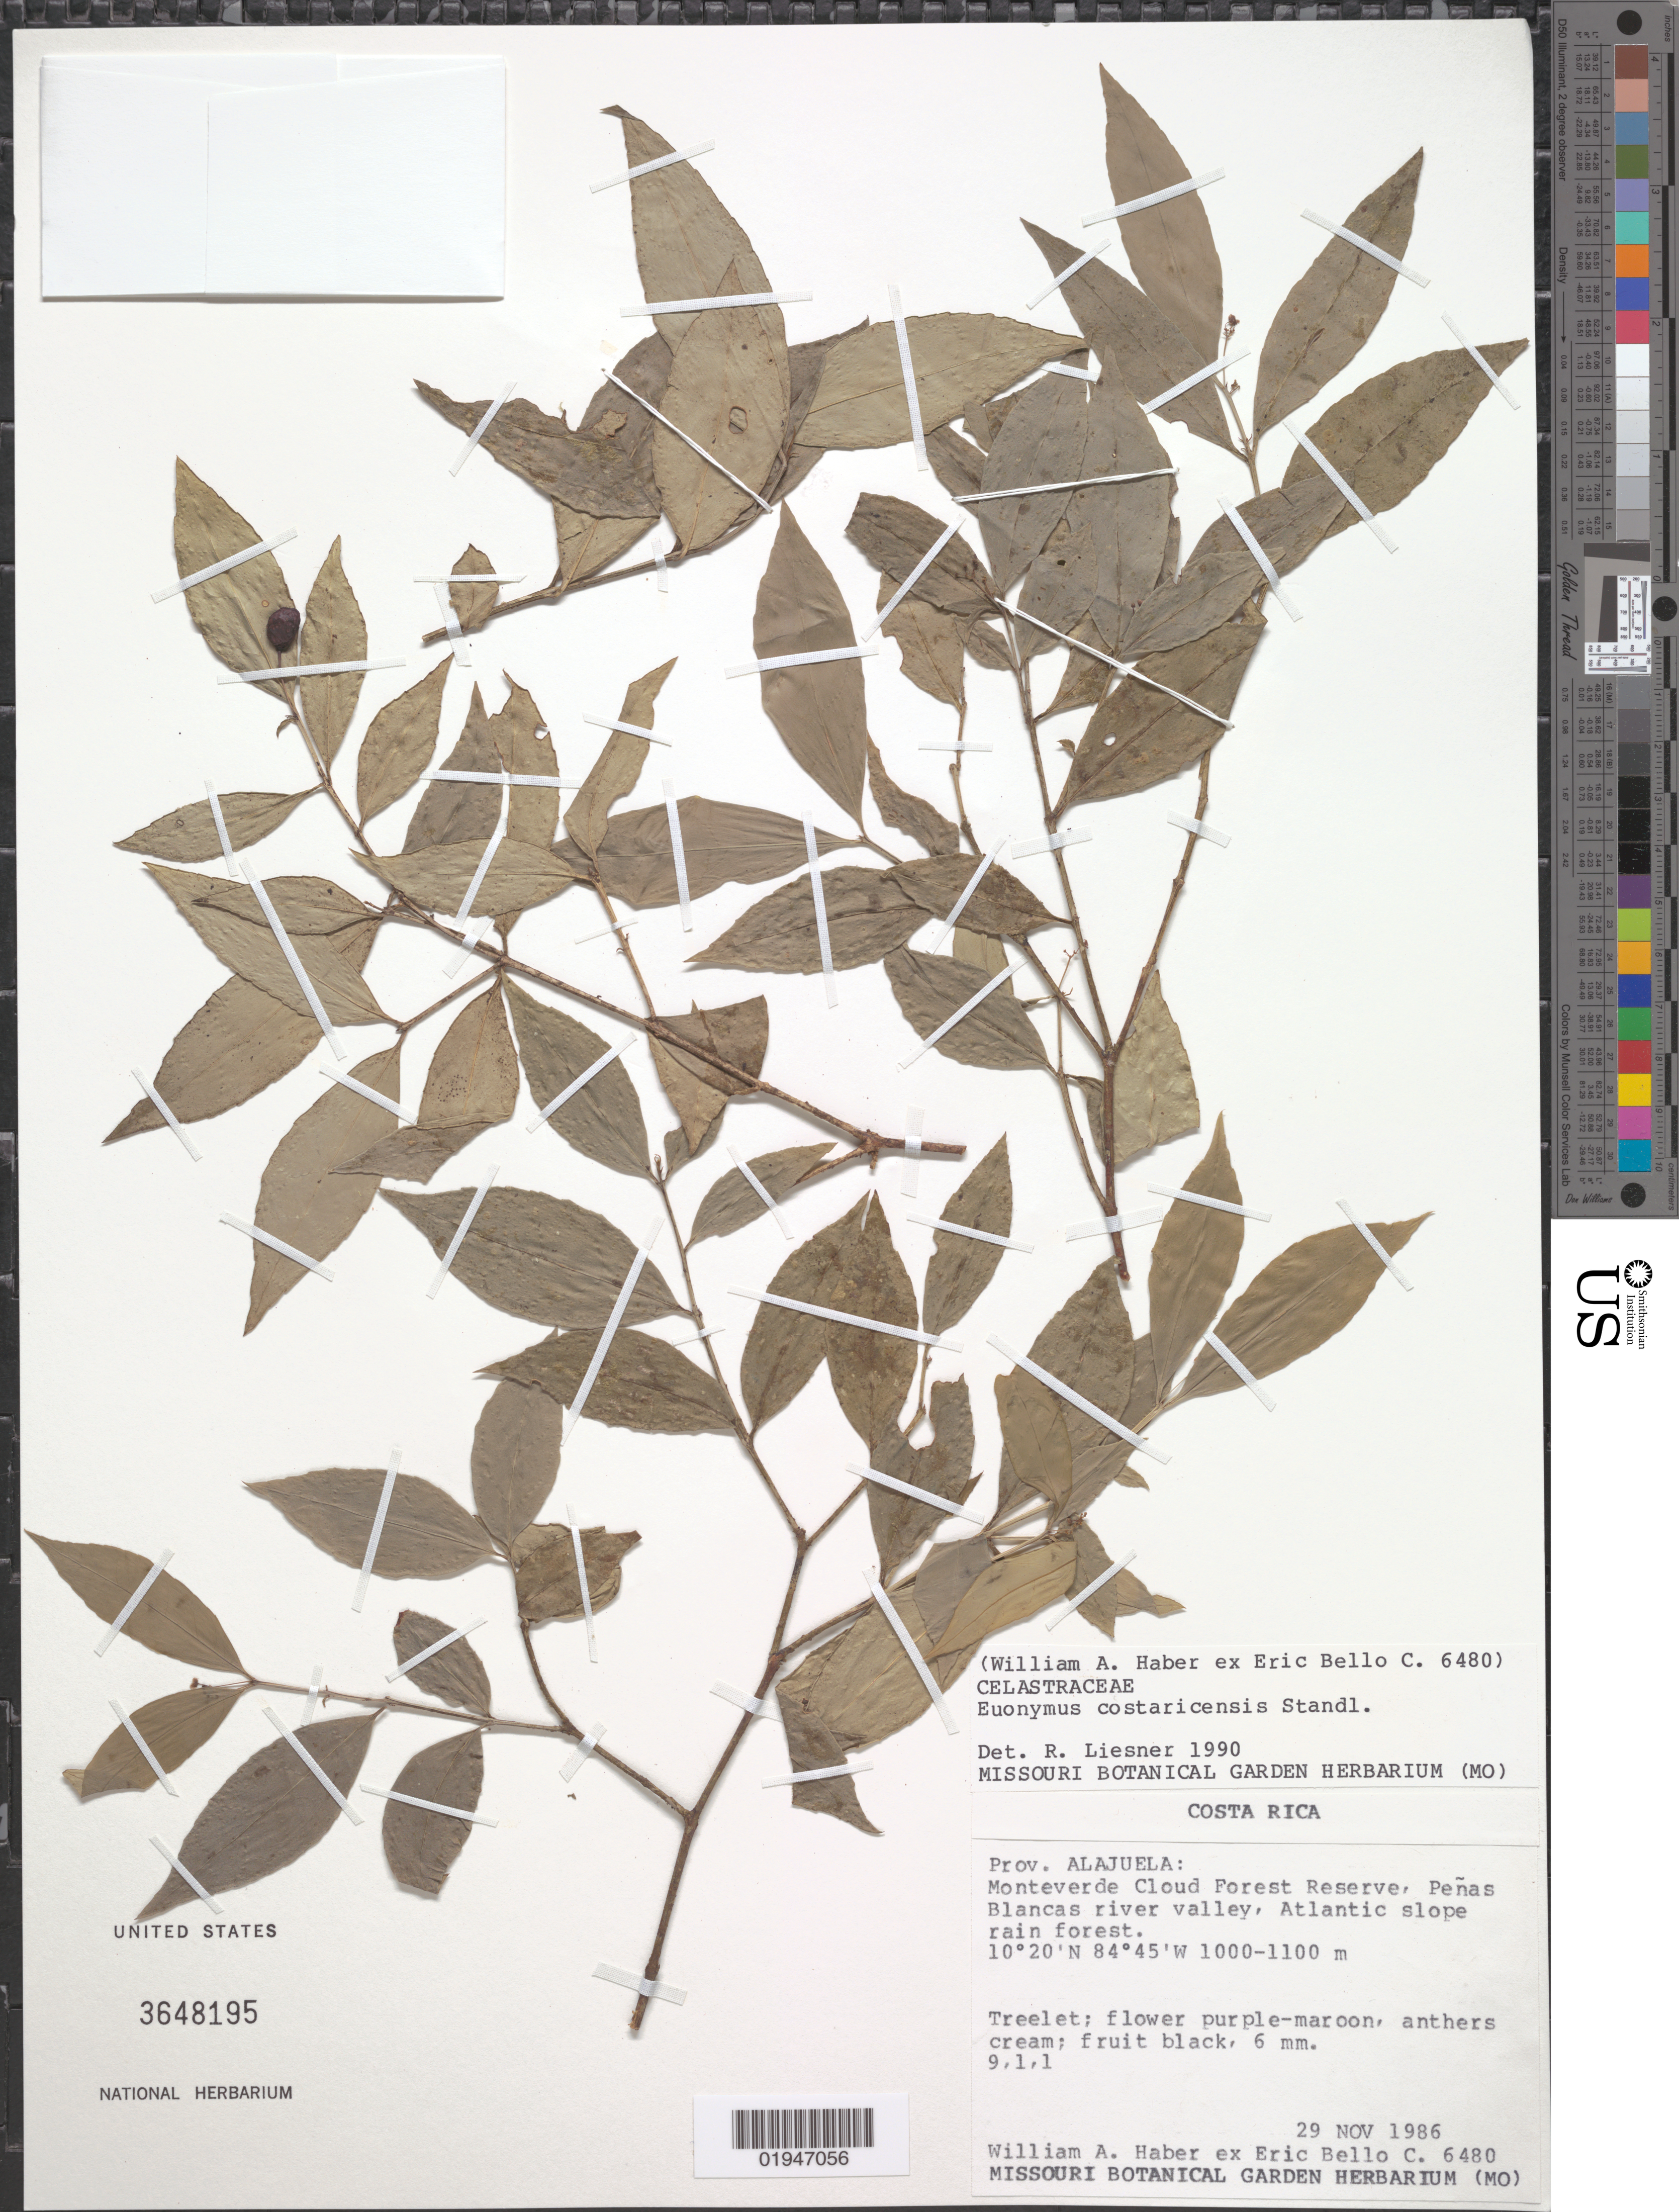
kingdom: Plantae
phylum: Tracheophyta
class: Magnoliopsida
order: Celastrales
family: Celastraceae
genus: Euonymus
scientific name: Euonymus costaricensis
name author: Standl.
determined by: Liesner, R. L.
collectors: W. A. Haber & E. Bello C.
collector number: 6480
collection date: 1986-11-29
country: Costa Rica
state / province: Alajuela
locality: Monteverde Cloud Forest Reserve, Peñas Blancas river valley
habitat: Atlantic slope rain forest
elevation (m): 1000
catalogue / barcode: US 3648195